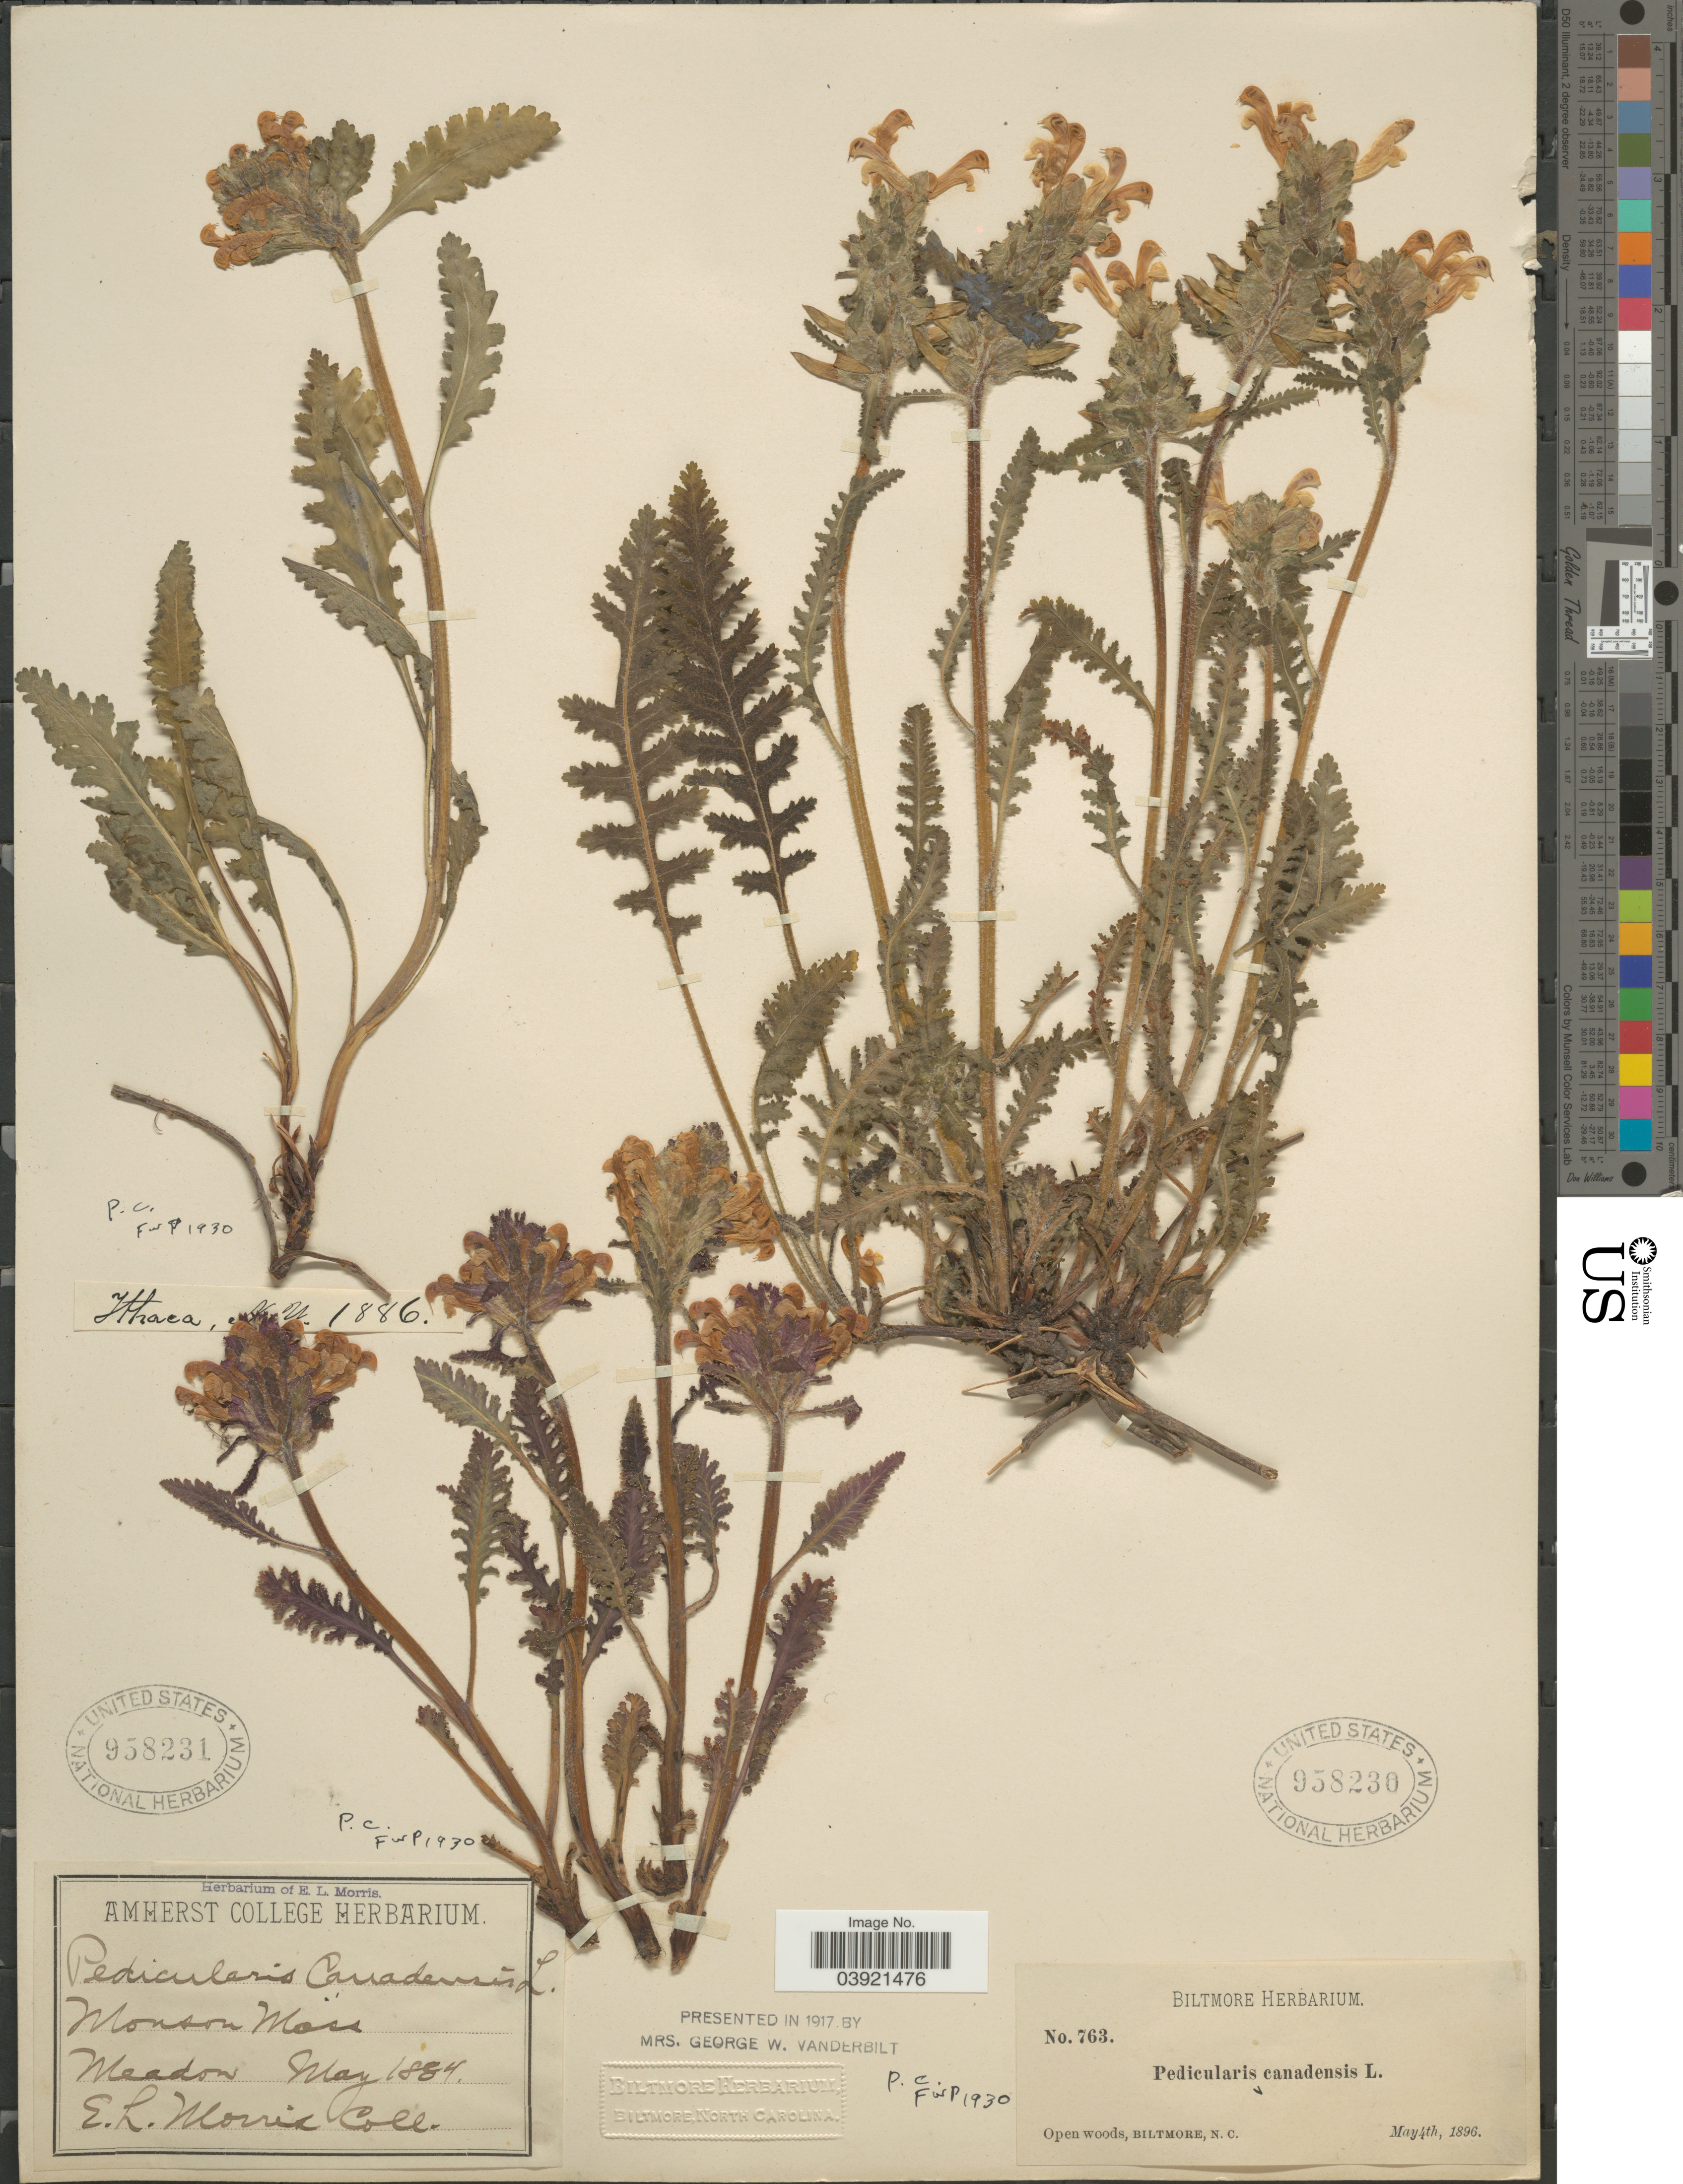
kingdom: Plantae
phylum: Tracheophyta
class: Magnoliopsida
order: Lamiales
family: Orobanchaceae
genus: Pedicularis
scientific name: Pedicularis canadensis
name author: L.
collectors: ex herb. Biltmore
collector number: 763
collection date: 1896-05-04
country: United States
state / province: North Carolina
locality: Biltmore.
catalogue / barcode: US 958230-2